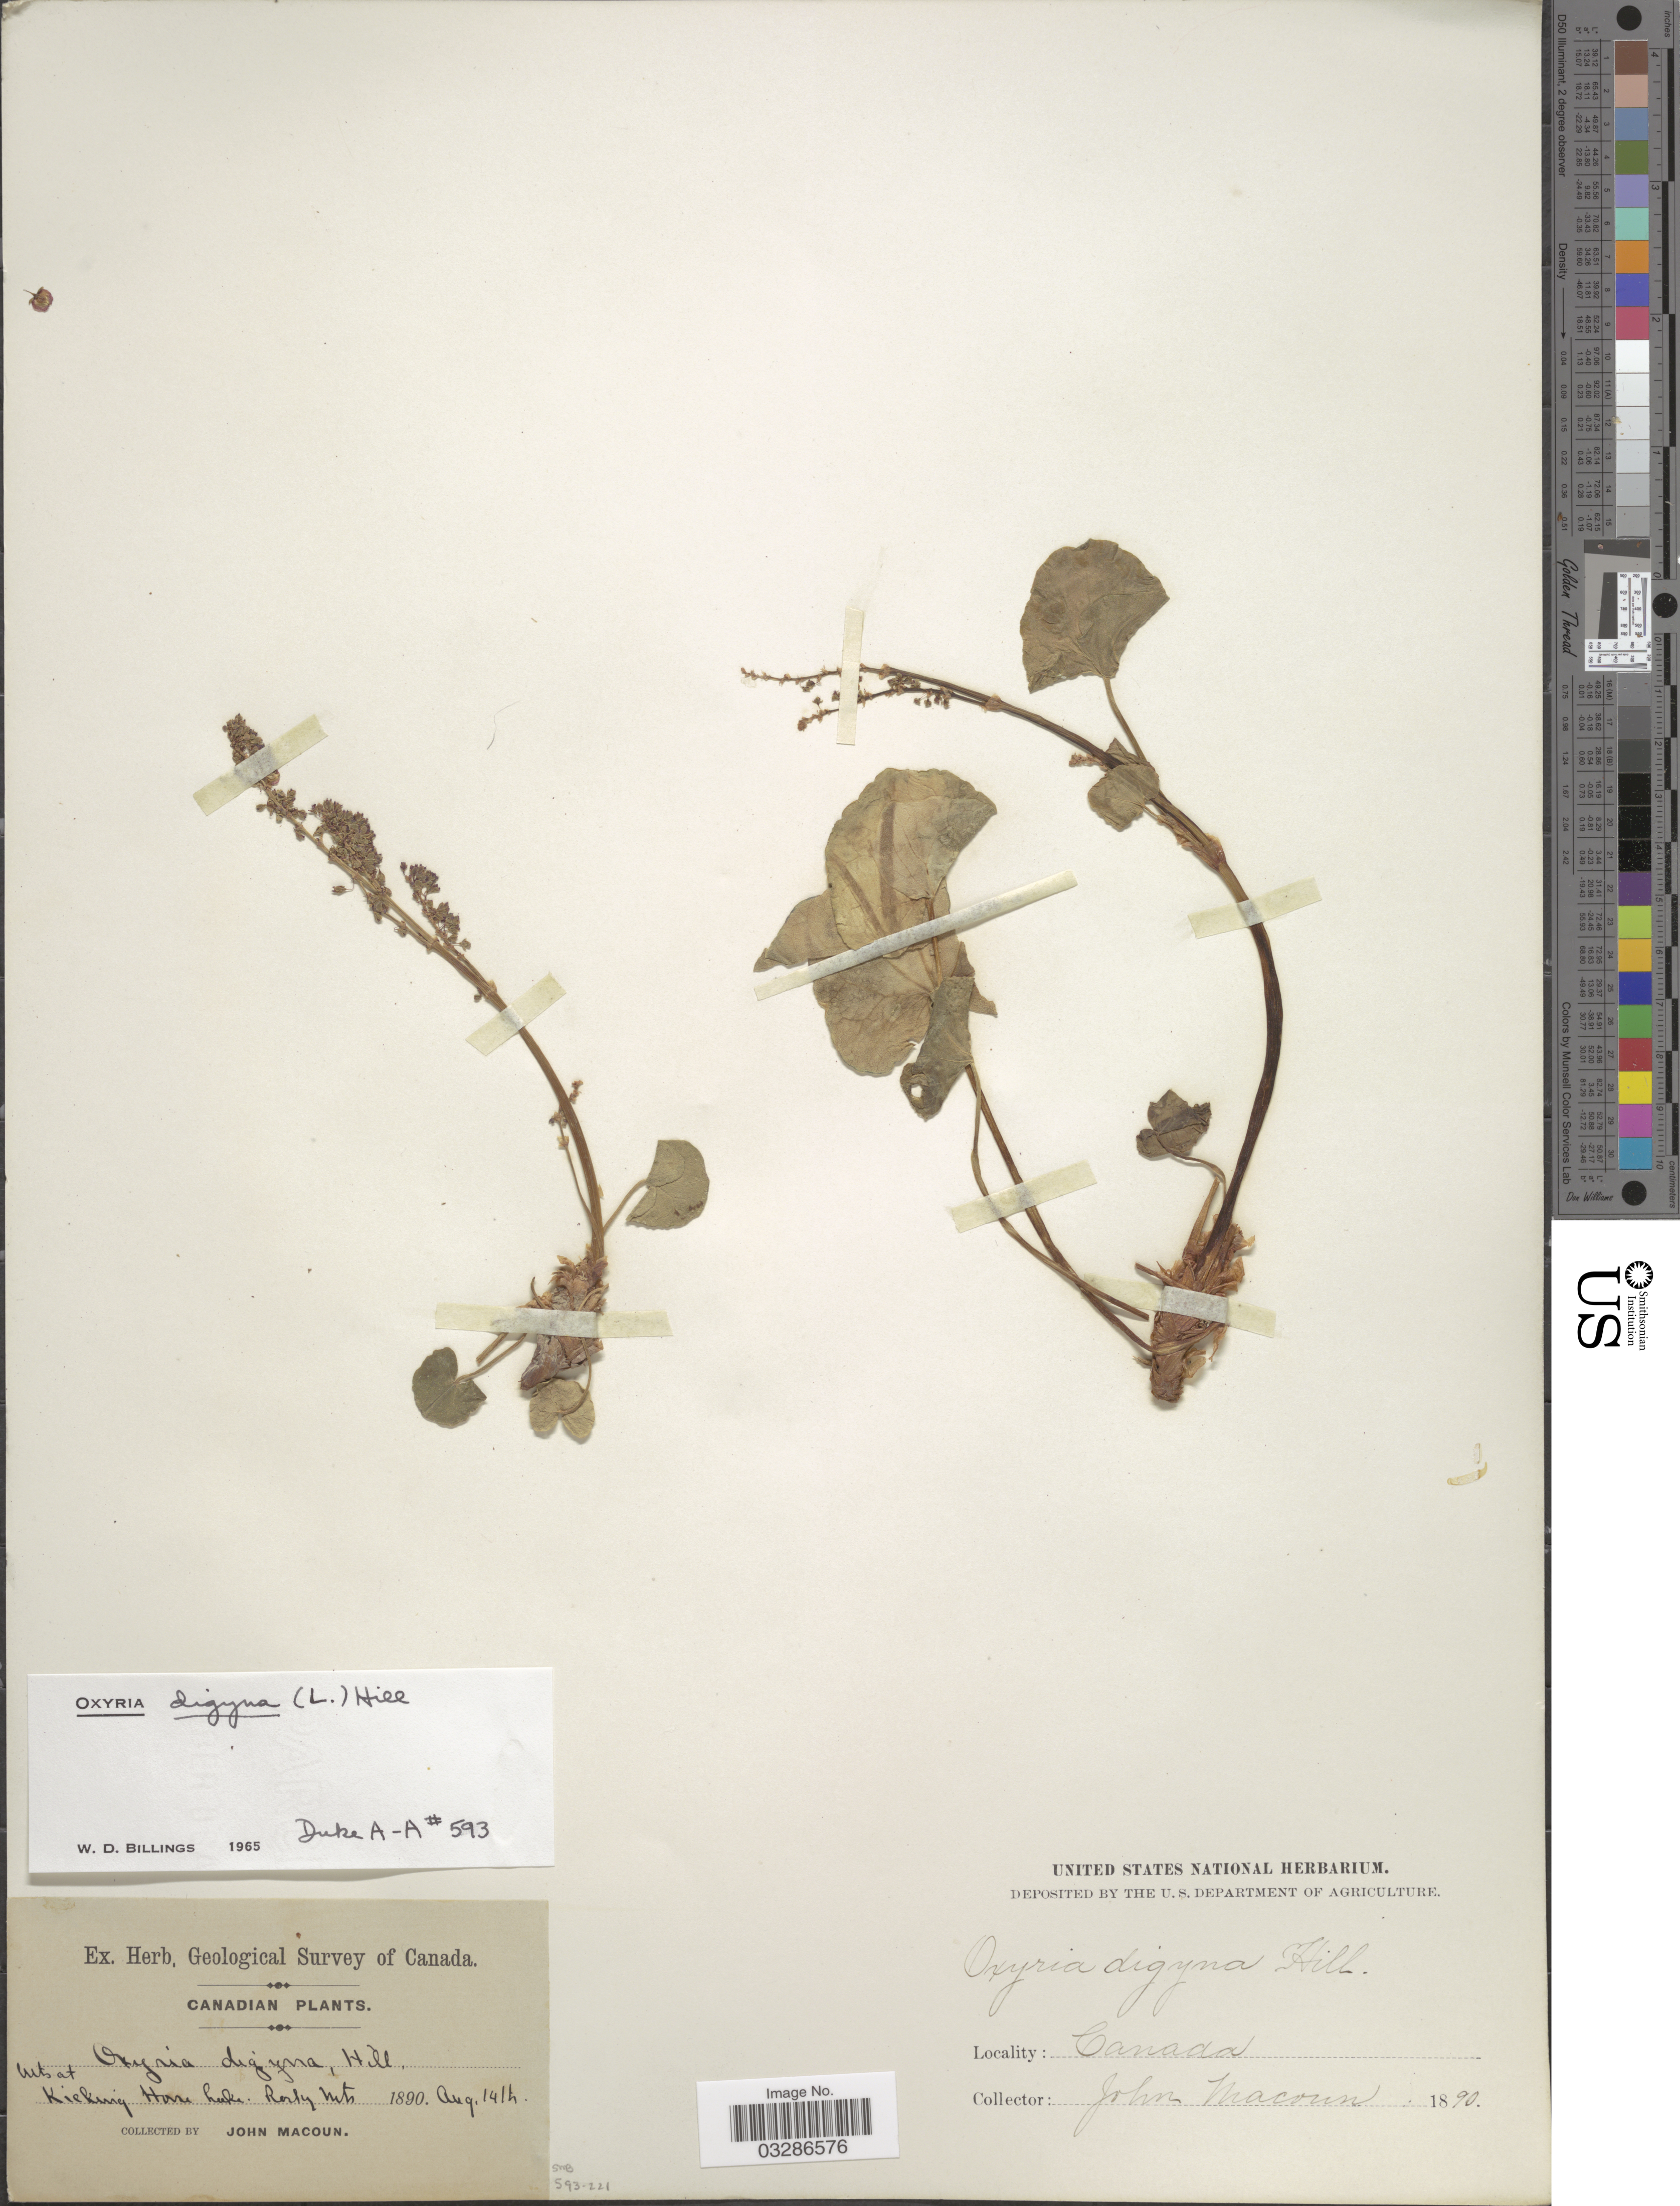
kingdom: Plantae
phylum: Tracheophyta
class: Magnoliopsida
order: Caryophyllales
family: Polygonaceae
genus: Oxyria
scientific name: Oxyria digyna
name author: (L.) Hill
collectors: J. Macoun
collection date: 1890-08-14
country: Canada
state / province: British Columbia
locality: Kicking Horse Lake, Rocky Mts.